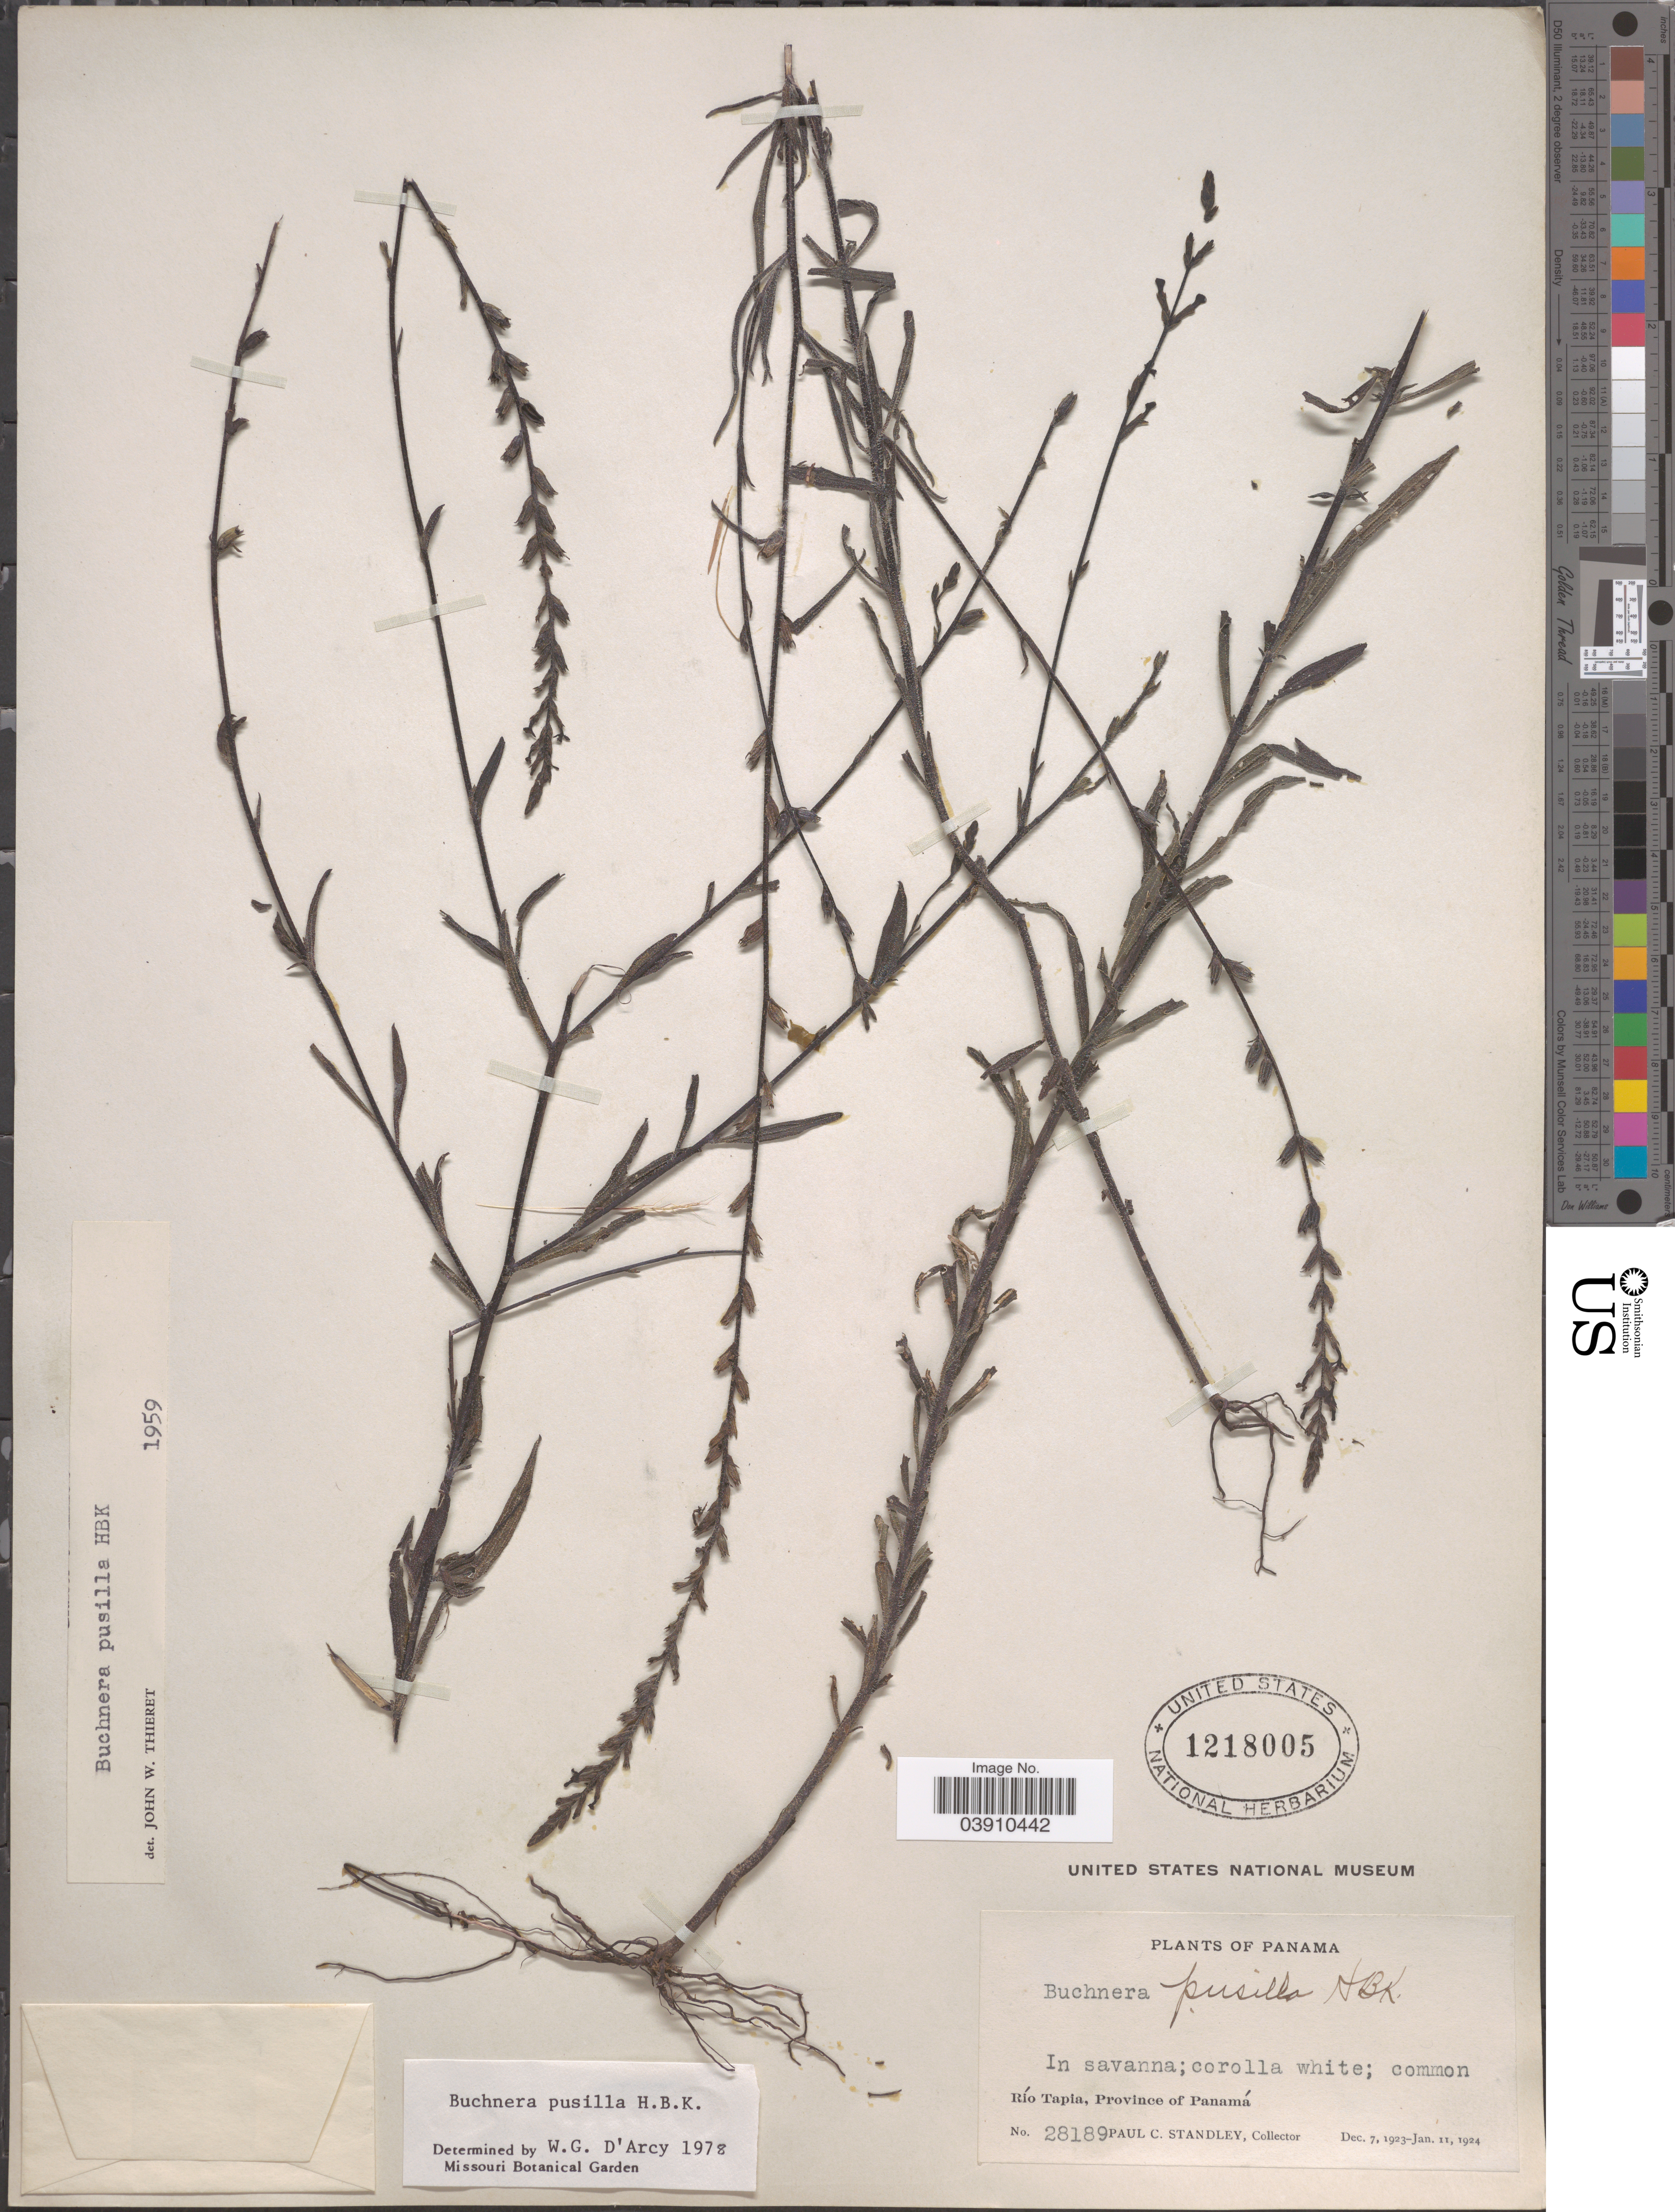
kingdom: Plantae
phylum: Tracheophyta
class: Magnoliopsida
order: Lamiales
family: Orobanchaceae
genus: Buchnera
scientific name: Buchnera pusilla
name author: Kunth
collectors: P. C. Standley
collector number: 28189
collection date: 1923-12-07/1924-01-11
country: Panama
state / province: Panamá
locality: Río Tapia.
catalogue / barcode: US 1218005